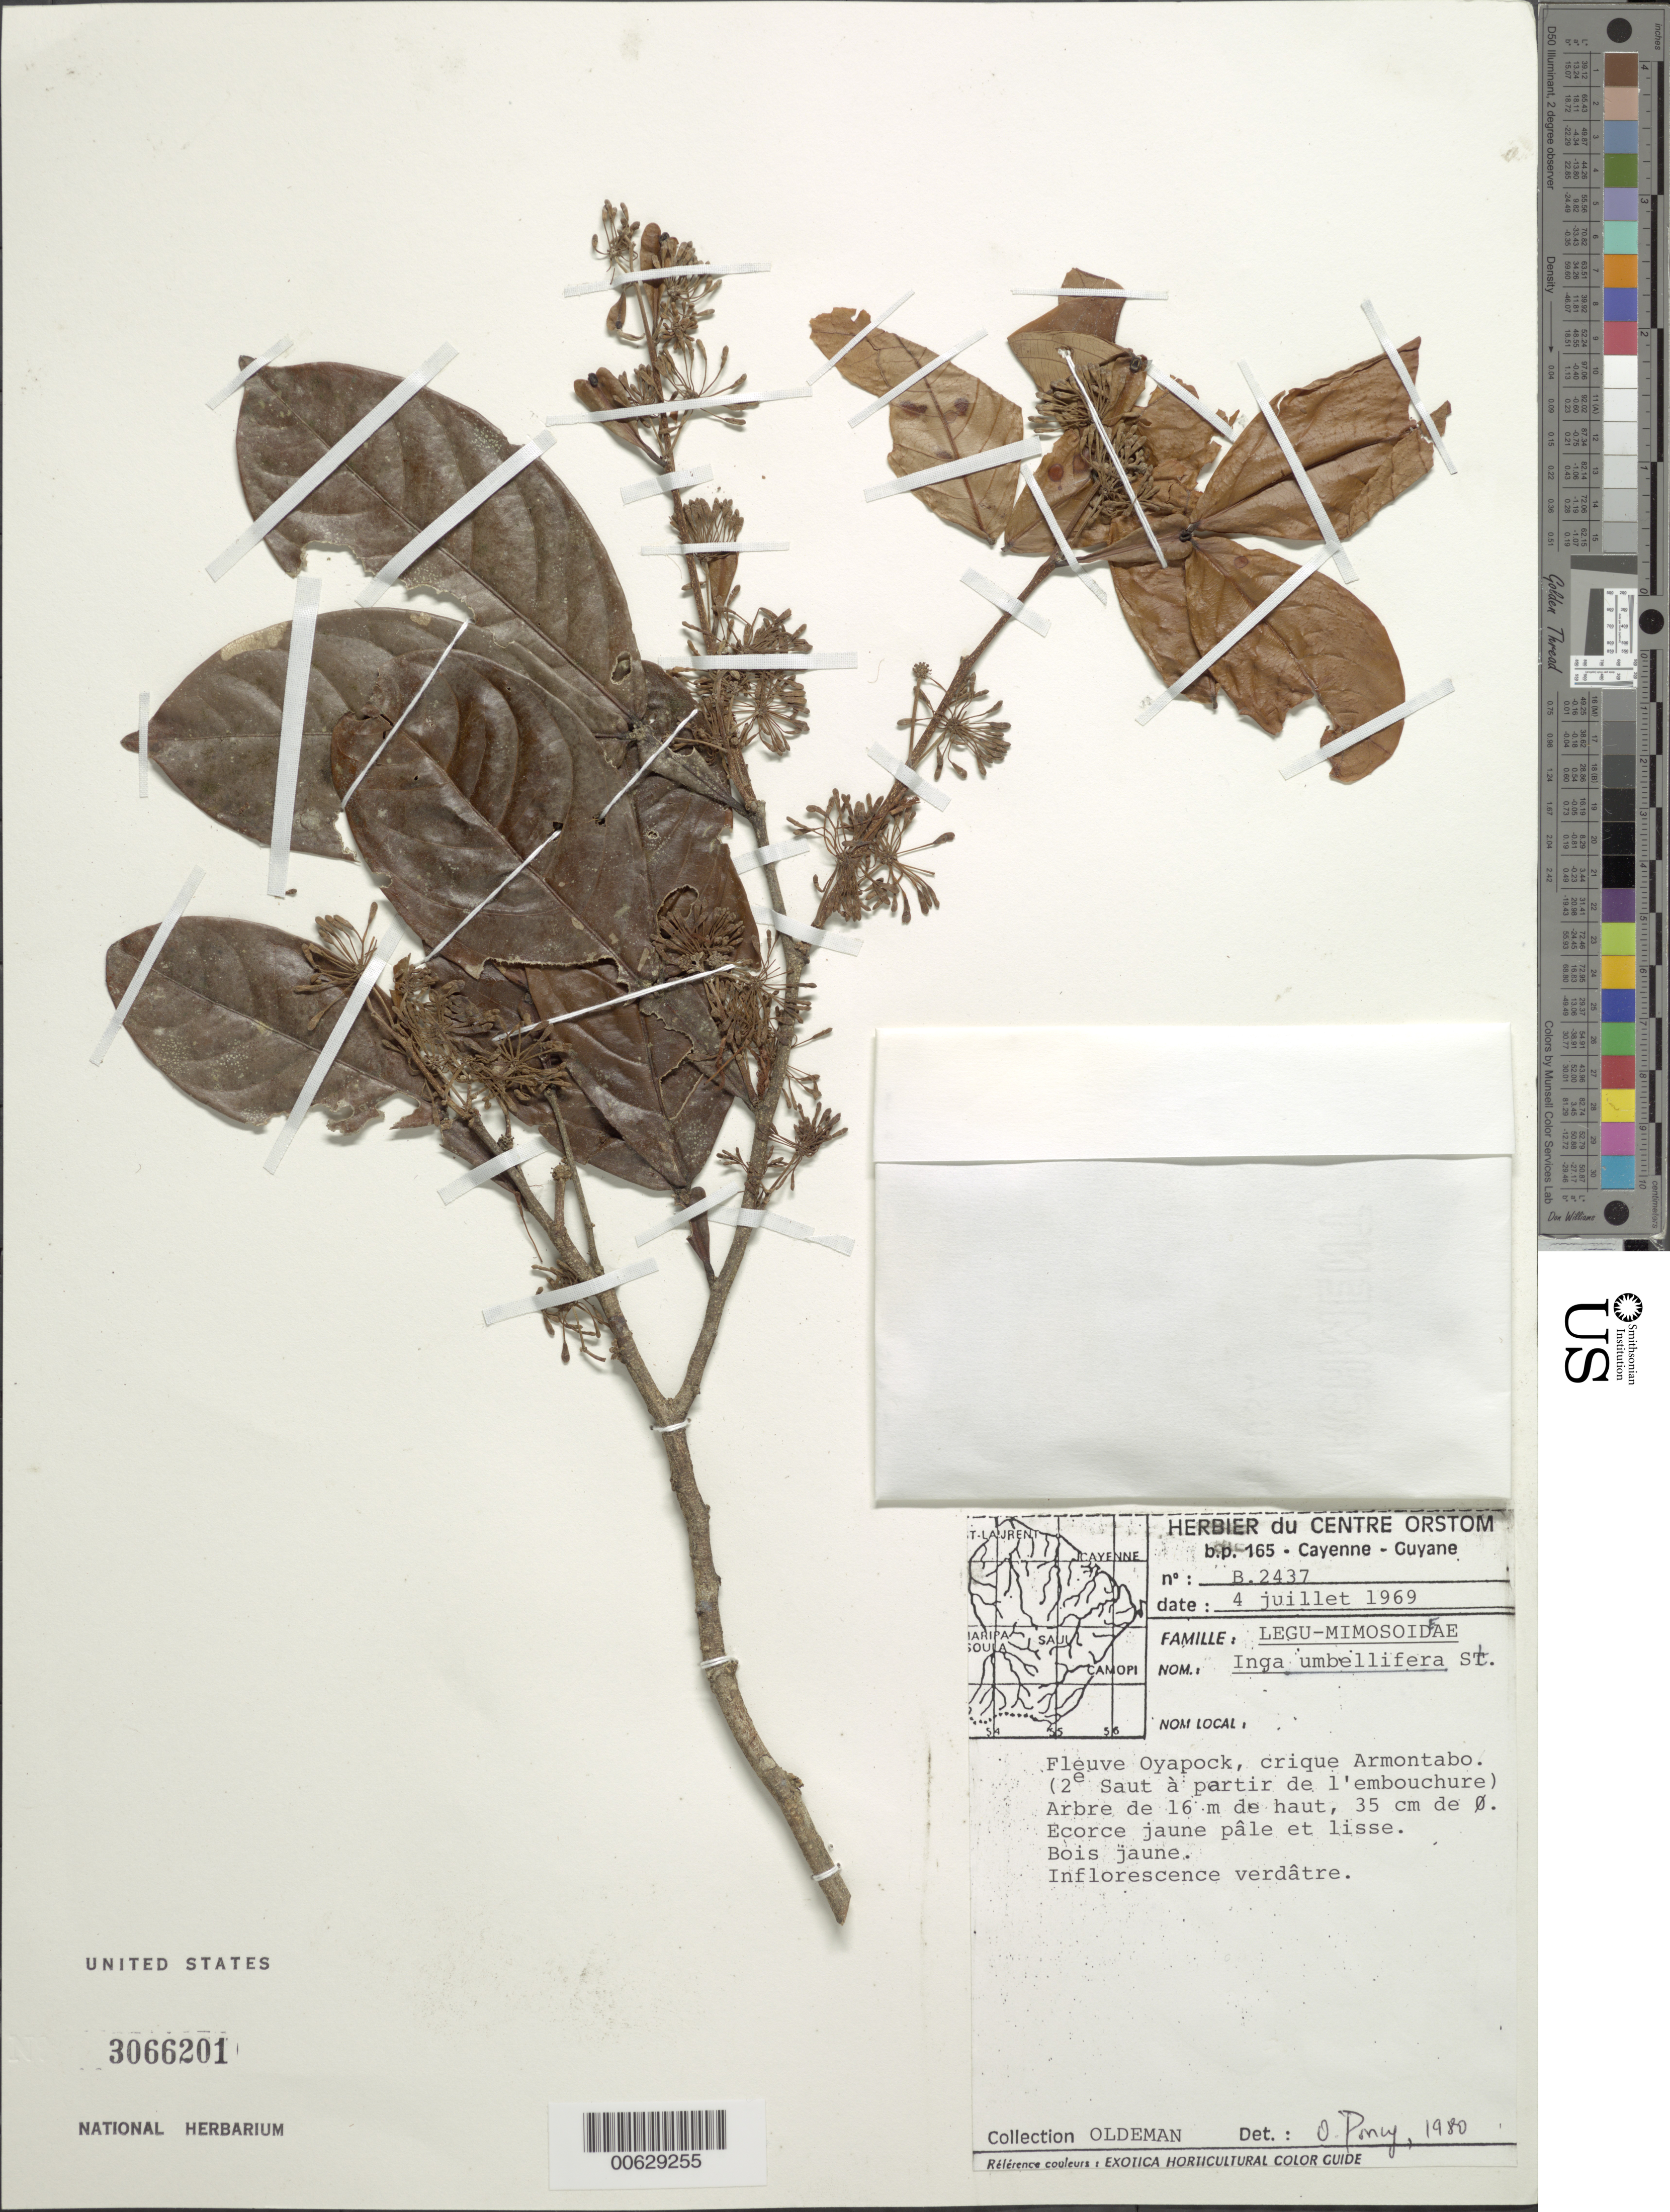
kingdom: Plantae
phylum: Tracheophyta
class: Magnoliopsida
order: Fabales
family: Fabaceae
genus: Inga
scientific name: Inga umbellifera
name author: (Vahl) Steud. ex DC.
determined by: Poncy, O.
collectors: R. Oldeman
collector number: B 2437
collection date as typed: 4-Jul-69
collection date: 1969-07-04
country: French Guiana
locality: Fleuve Oyapock, crique Armontabo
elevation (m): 500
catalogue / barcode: US 3066201